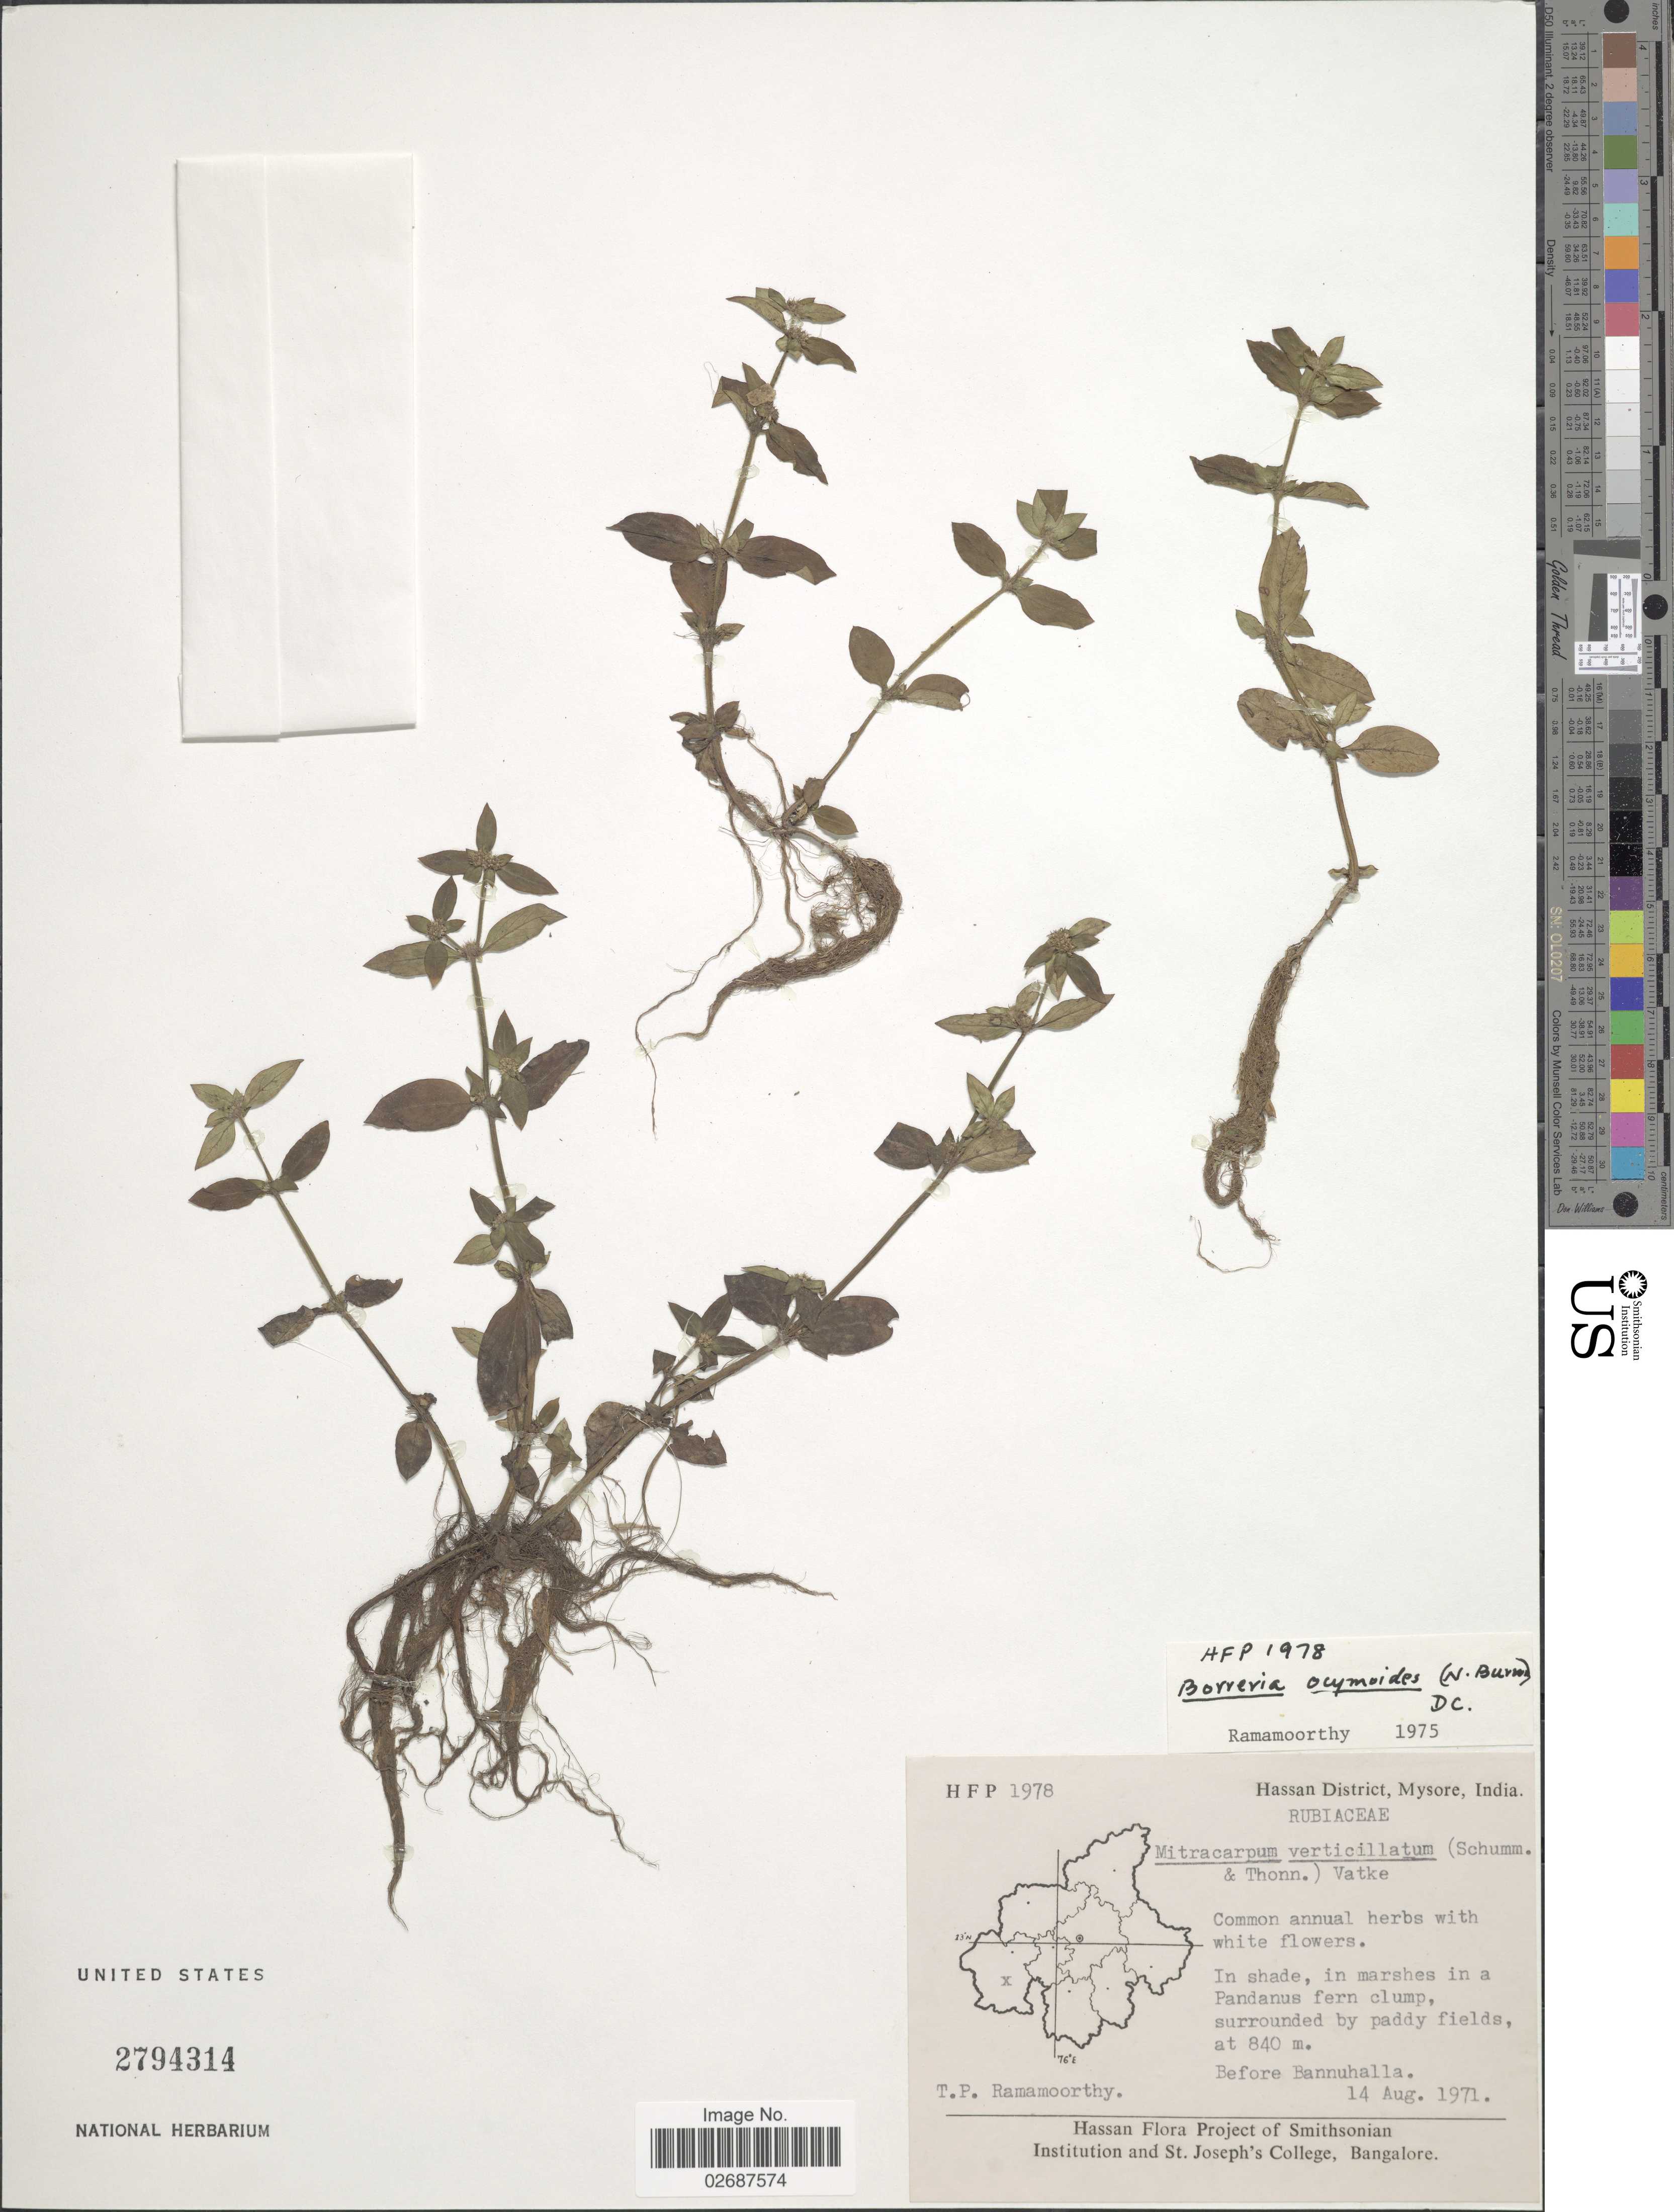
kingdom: Plantae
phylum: Tracheophyta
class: Magnoliopsida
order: Gentianales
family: Rubiaceae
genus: Borreria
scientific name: Borreria ocymoides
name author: (Burm. f.) DC.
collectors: T. P. Ramamoorthy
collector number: HFP 1978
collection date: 1971-08-14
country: India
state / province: Karnataka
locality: Hassan District, Mysore, before Bannuhalla.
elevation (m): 840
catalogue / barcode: US 2794314